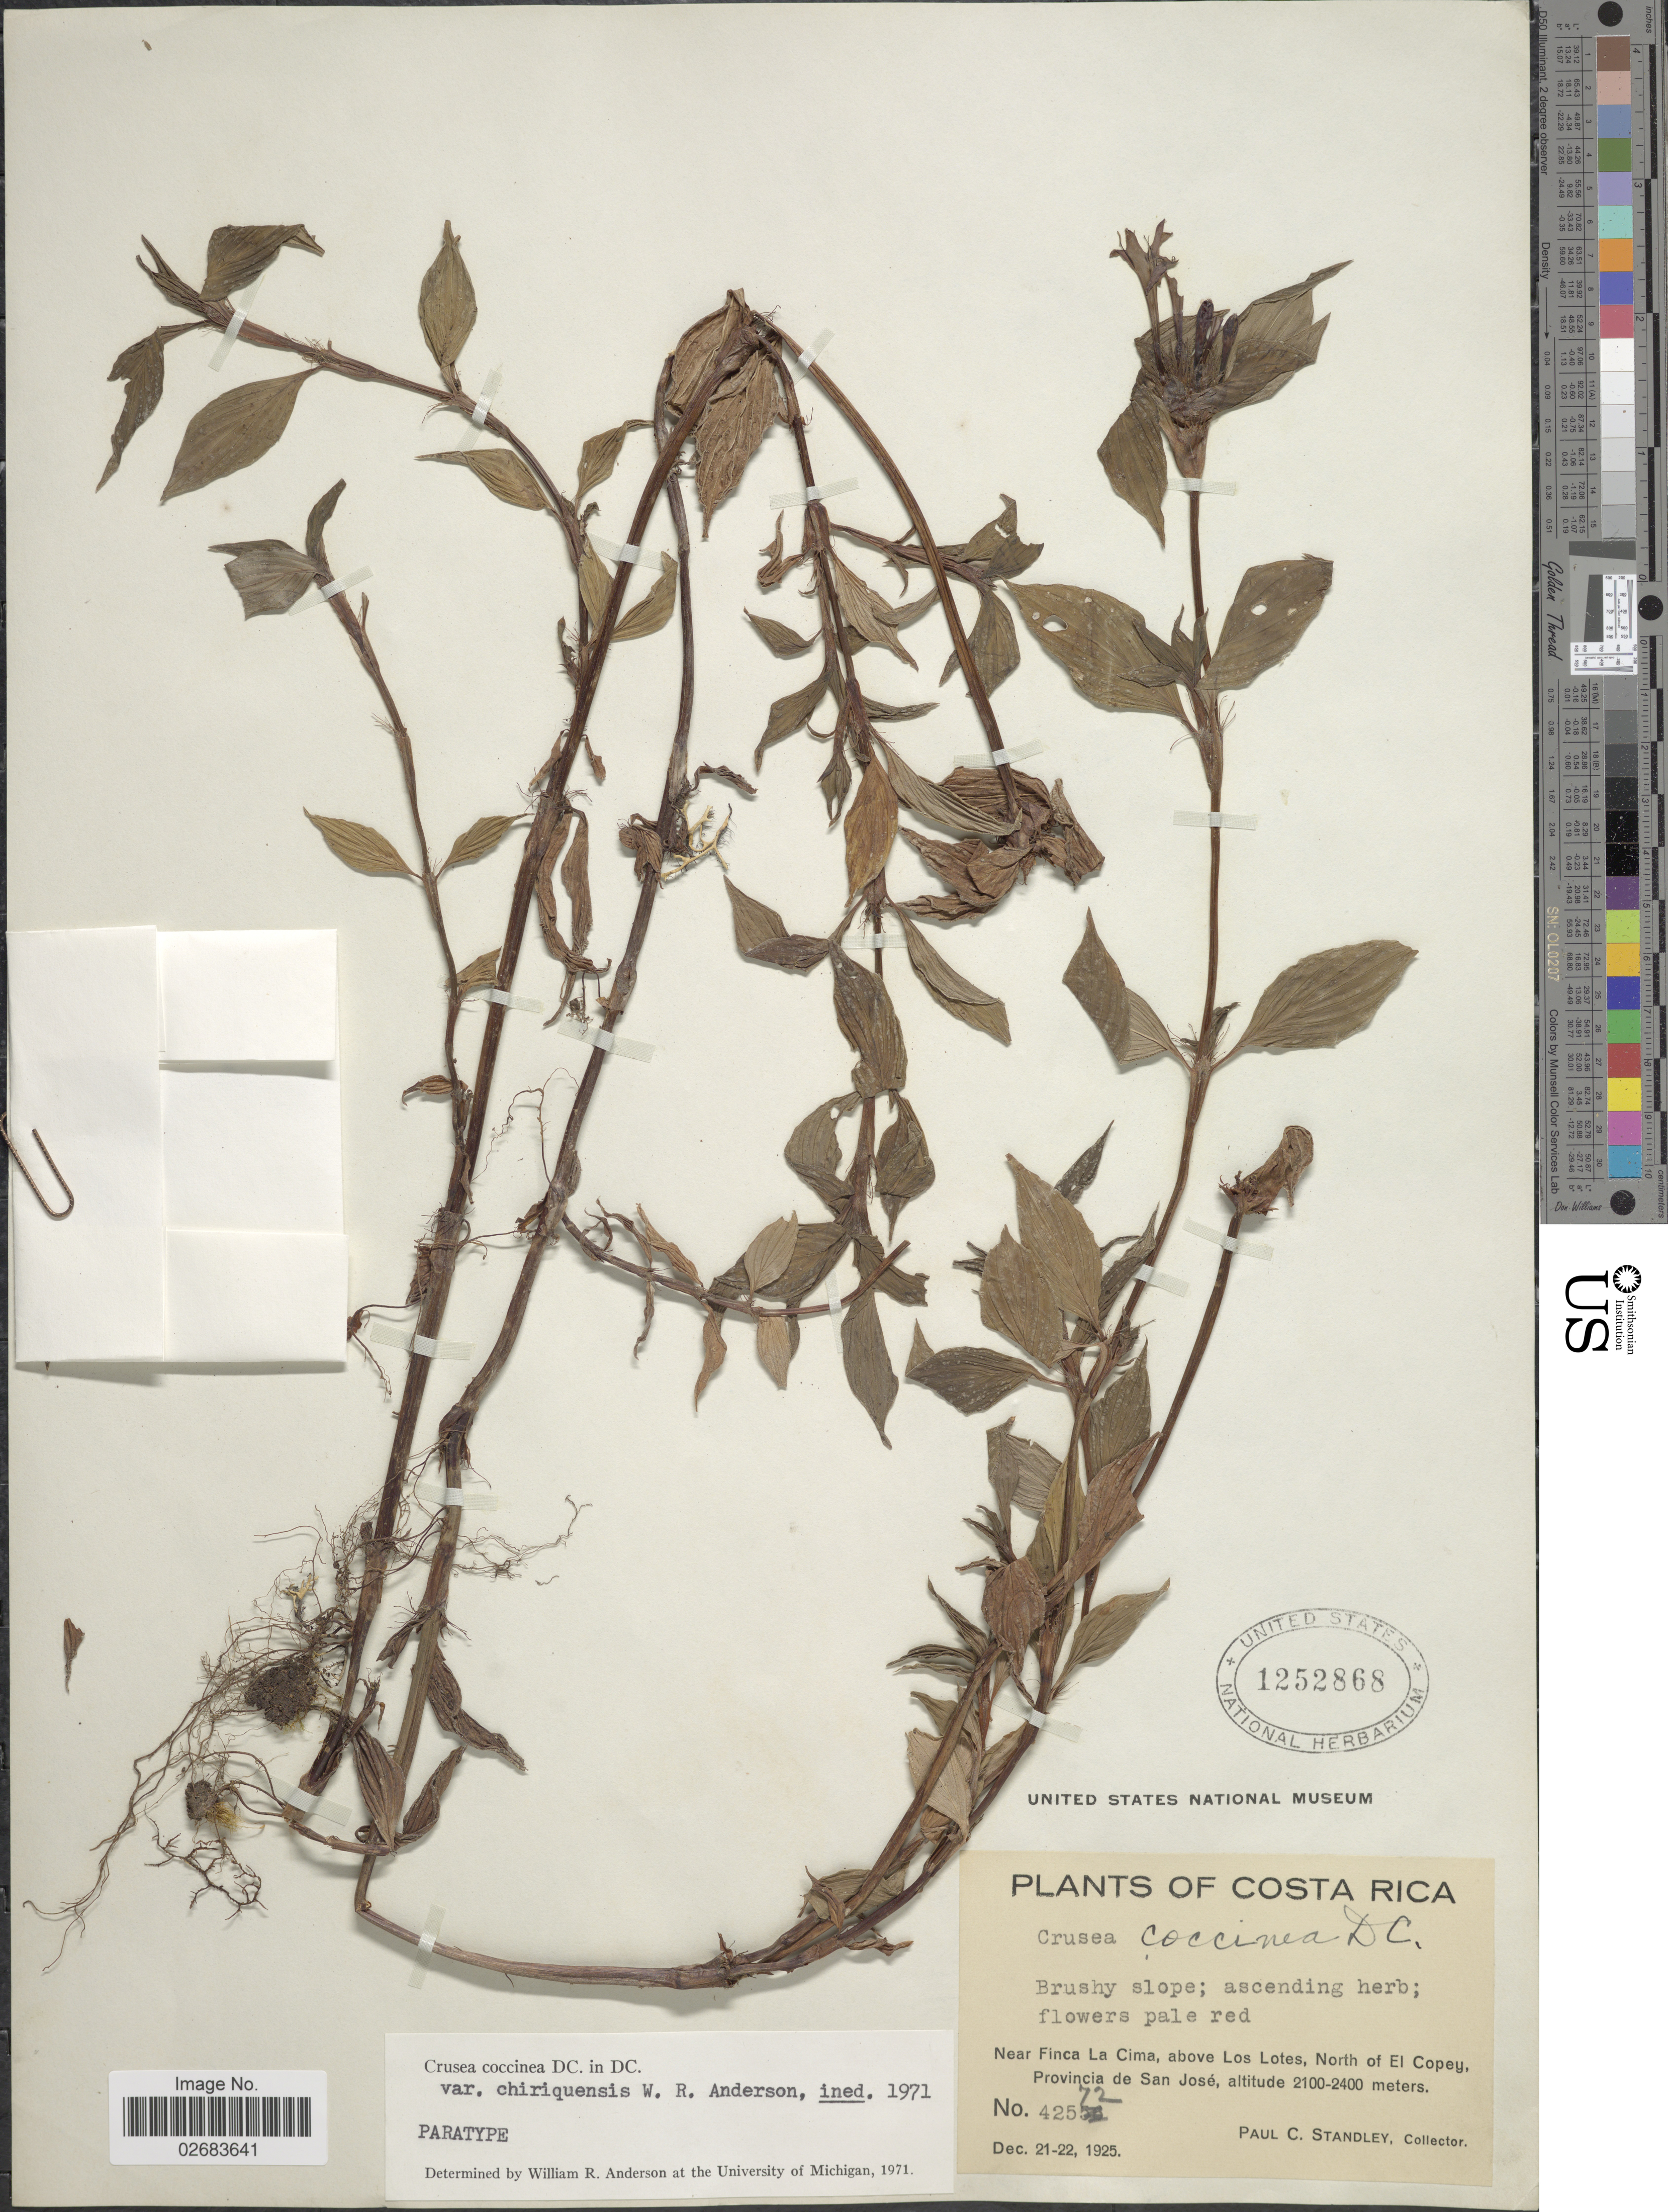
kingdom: Plantae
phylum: Tracheophyta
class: Magnoliopsida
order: Gentianales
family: Rubiaceae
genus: Crusea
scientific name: Crusea coccinea var. chiriquensis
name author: W.R. Anderson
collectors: P. C. Standley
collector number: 42572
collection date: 1925-12-21/1925-12-22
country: Costa Rica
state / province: San José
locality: Near Finca La Cima, above Los Lotes, North of El Copey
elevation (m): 2100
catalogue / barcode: US 1252868